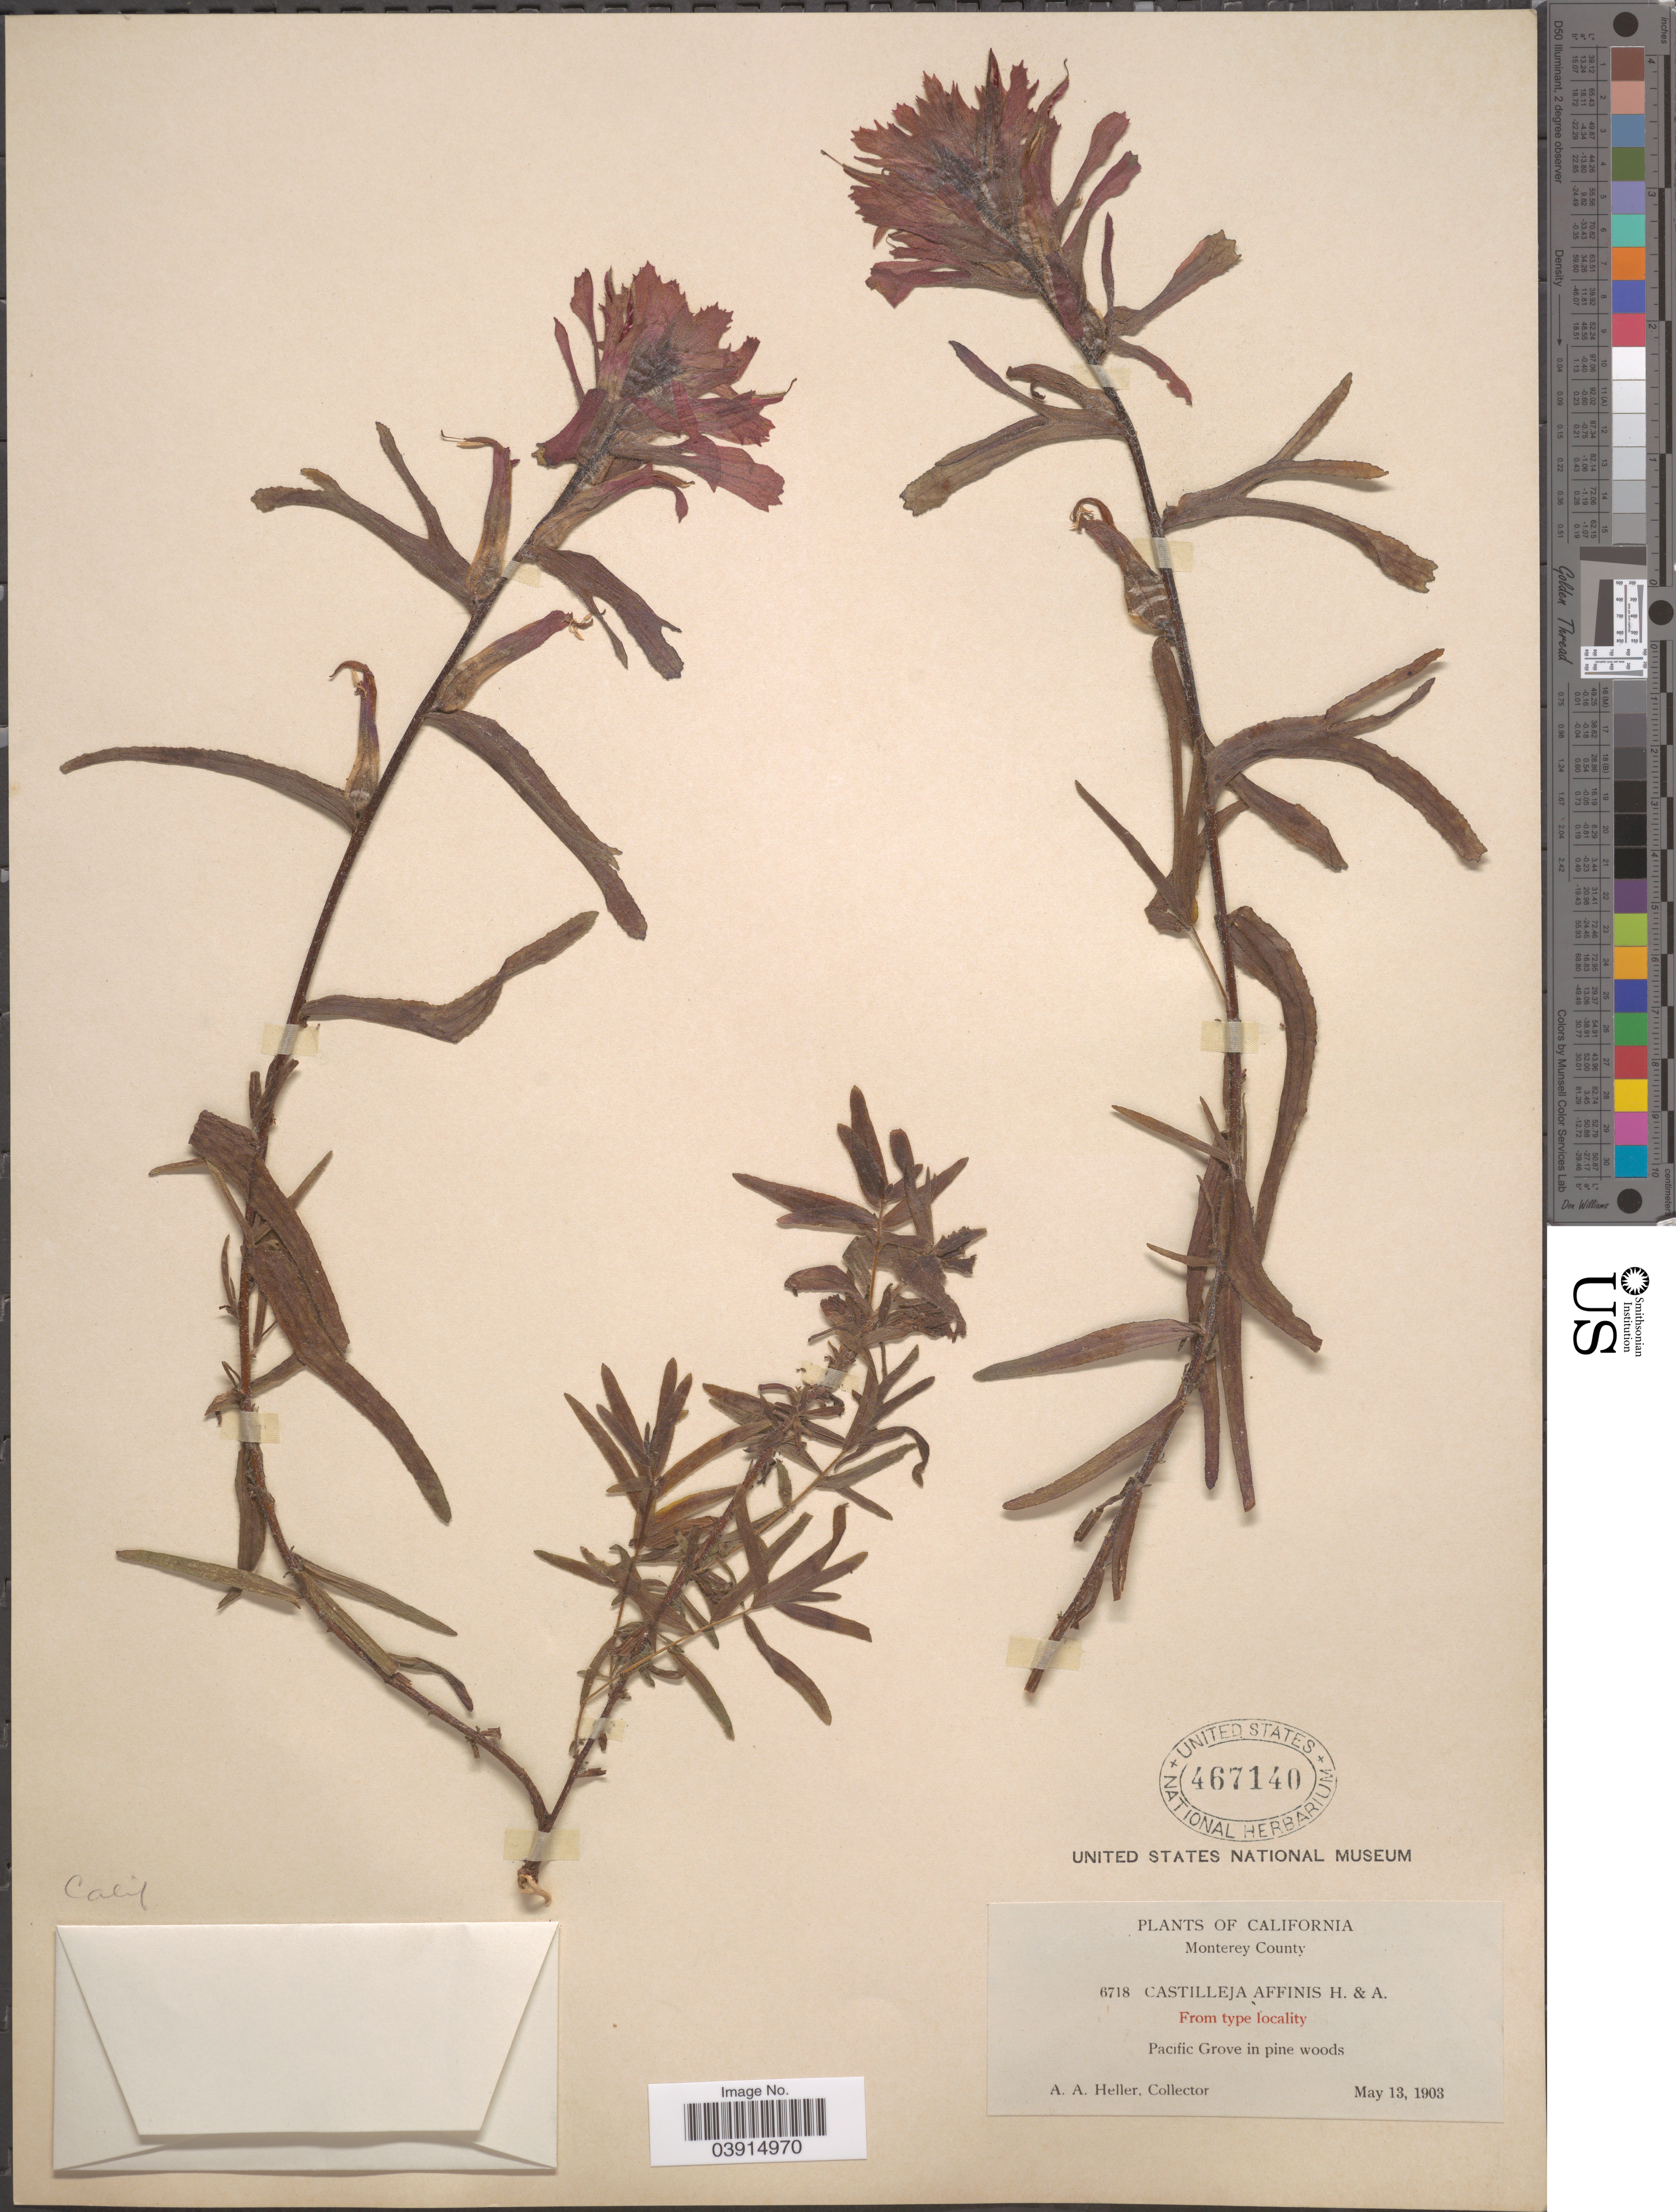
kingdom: Plantae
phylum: Tracheophyta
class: Magnoliopsida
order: Lamiales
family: Orobanchaceae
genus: Castilleja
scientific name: Castilleja sp.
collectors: A. A. Heller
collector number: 6718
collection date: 1903-05-13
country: United States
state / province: California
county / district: Monterey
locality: Monterey County. Pacific Grove in pine woods.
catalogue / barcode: US 467140